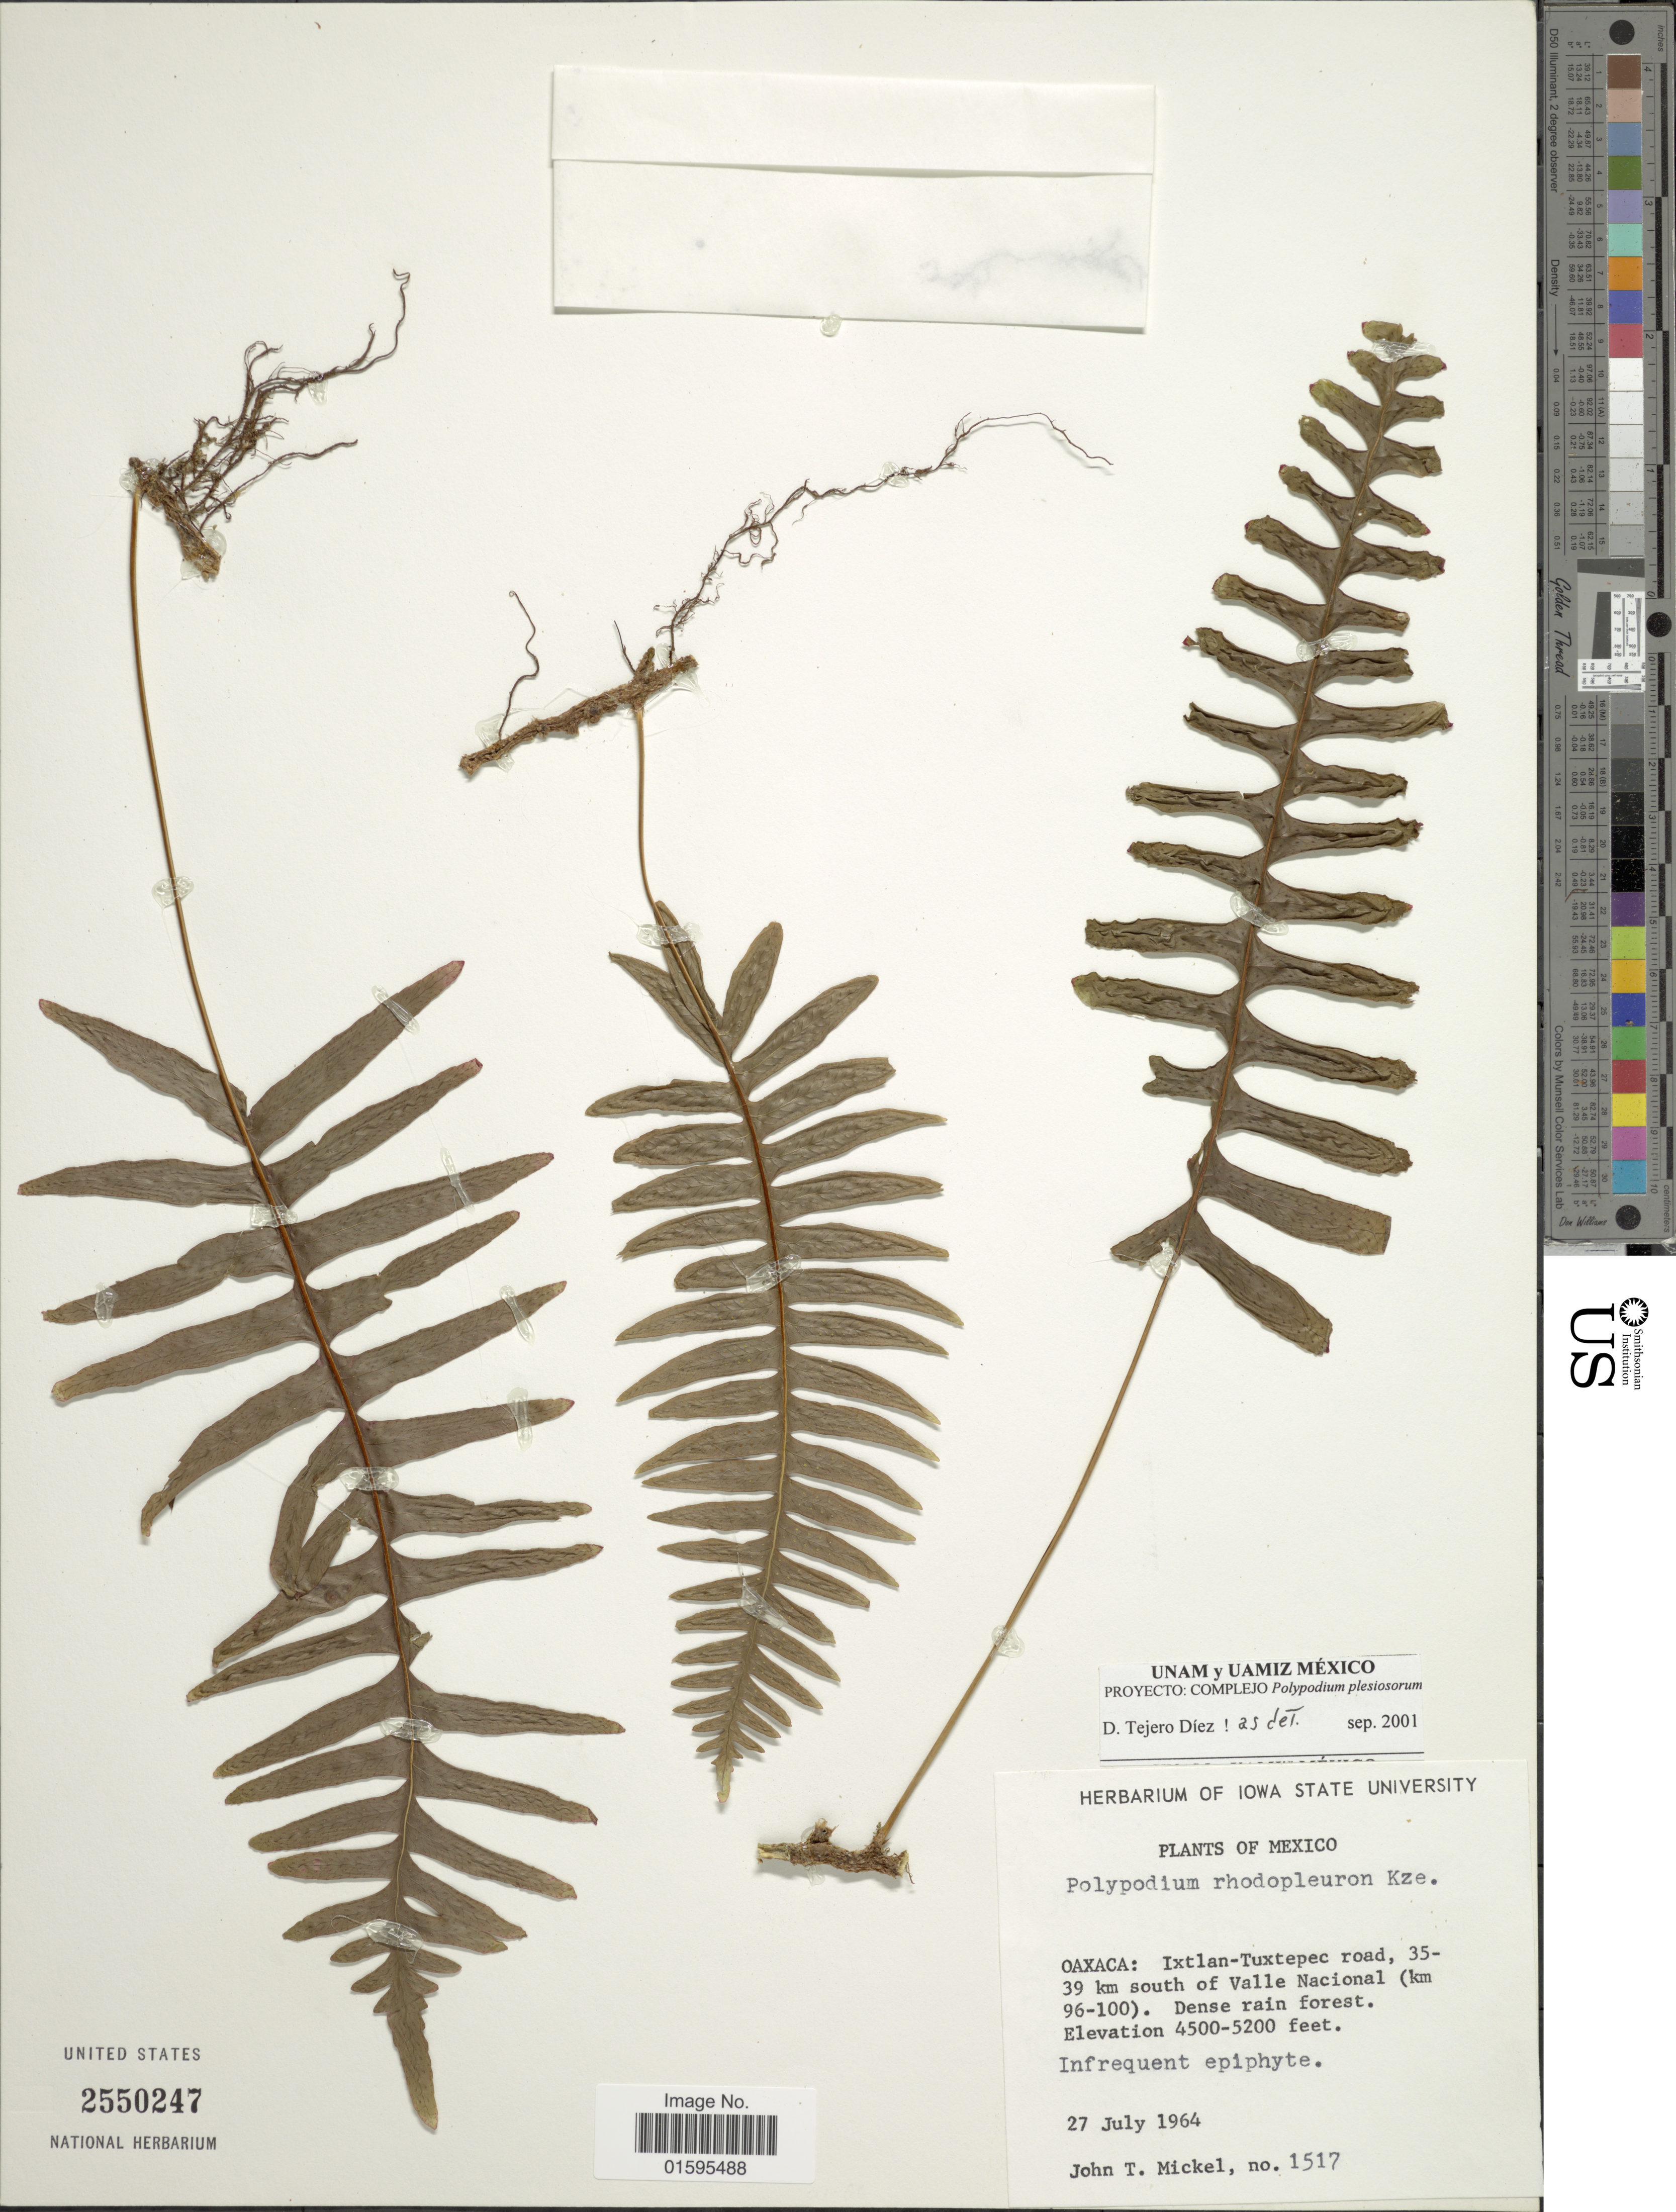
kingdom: Plantae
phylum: Tracheophyta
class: Polypodiopsida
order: Polypodiales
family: Polypodiaceae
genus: Polypodium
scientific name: Polypodium rhodopleuron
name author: Kunze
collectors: J. T. Mickel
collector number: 1517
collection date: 1964-07-27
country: Mexico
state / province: Oaxaca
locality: Oaxaca: Ixtlan-Tuxtepec road, 35-39 km south of Valle Nacional (km96-100)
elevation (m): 1372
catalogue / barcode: US 2550247